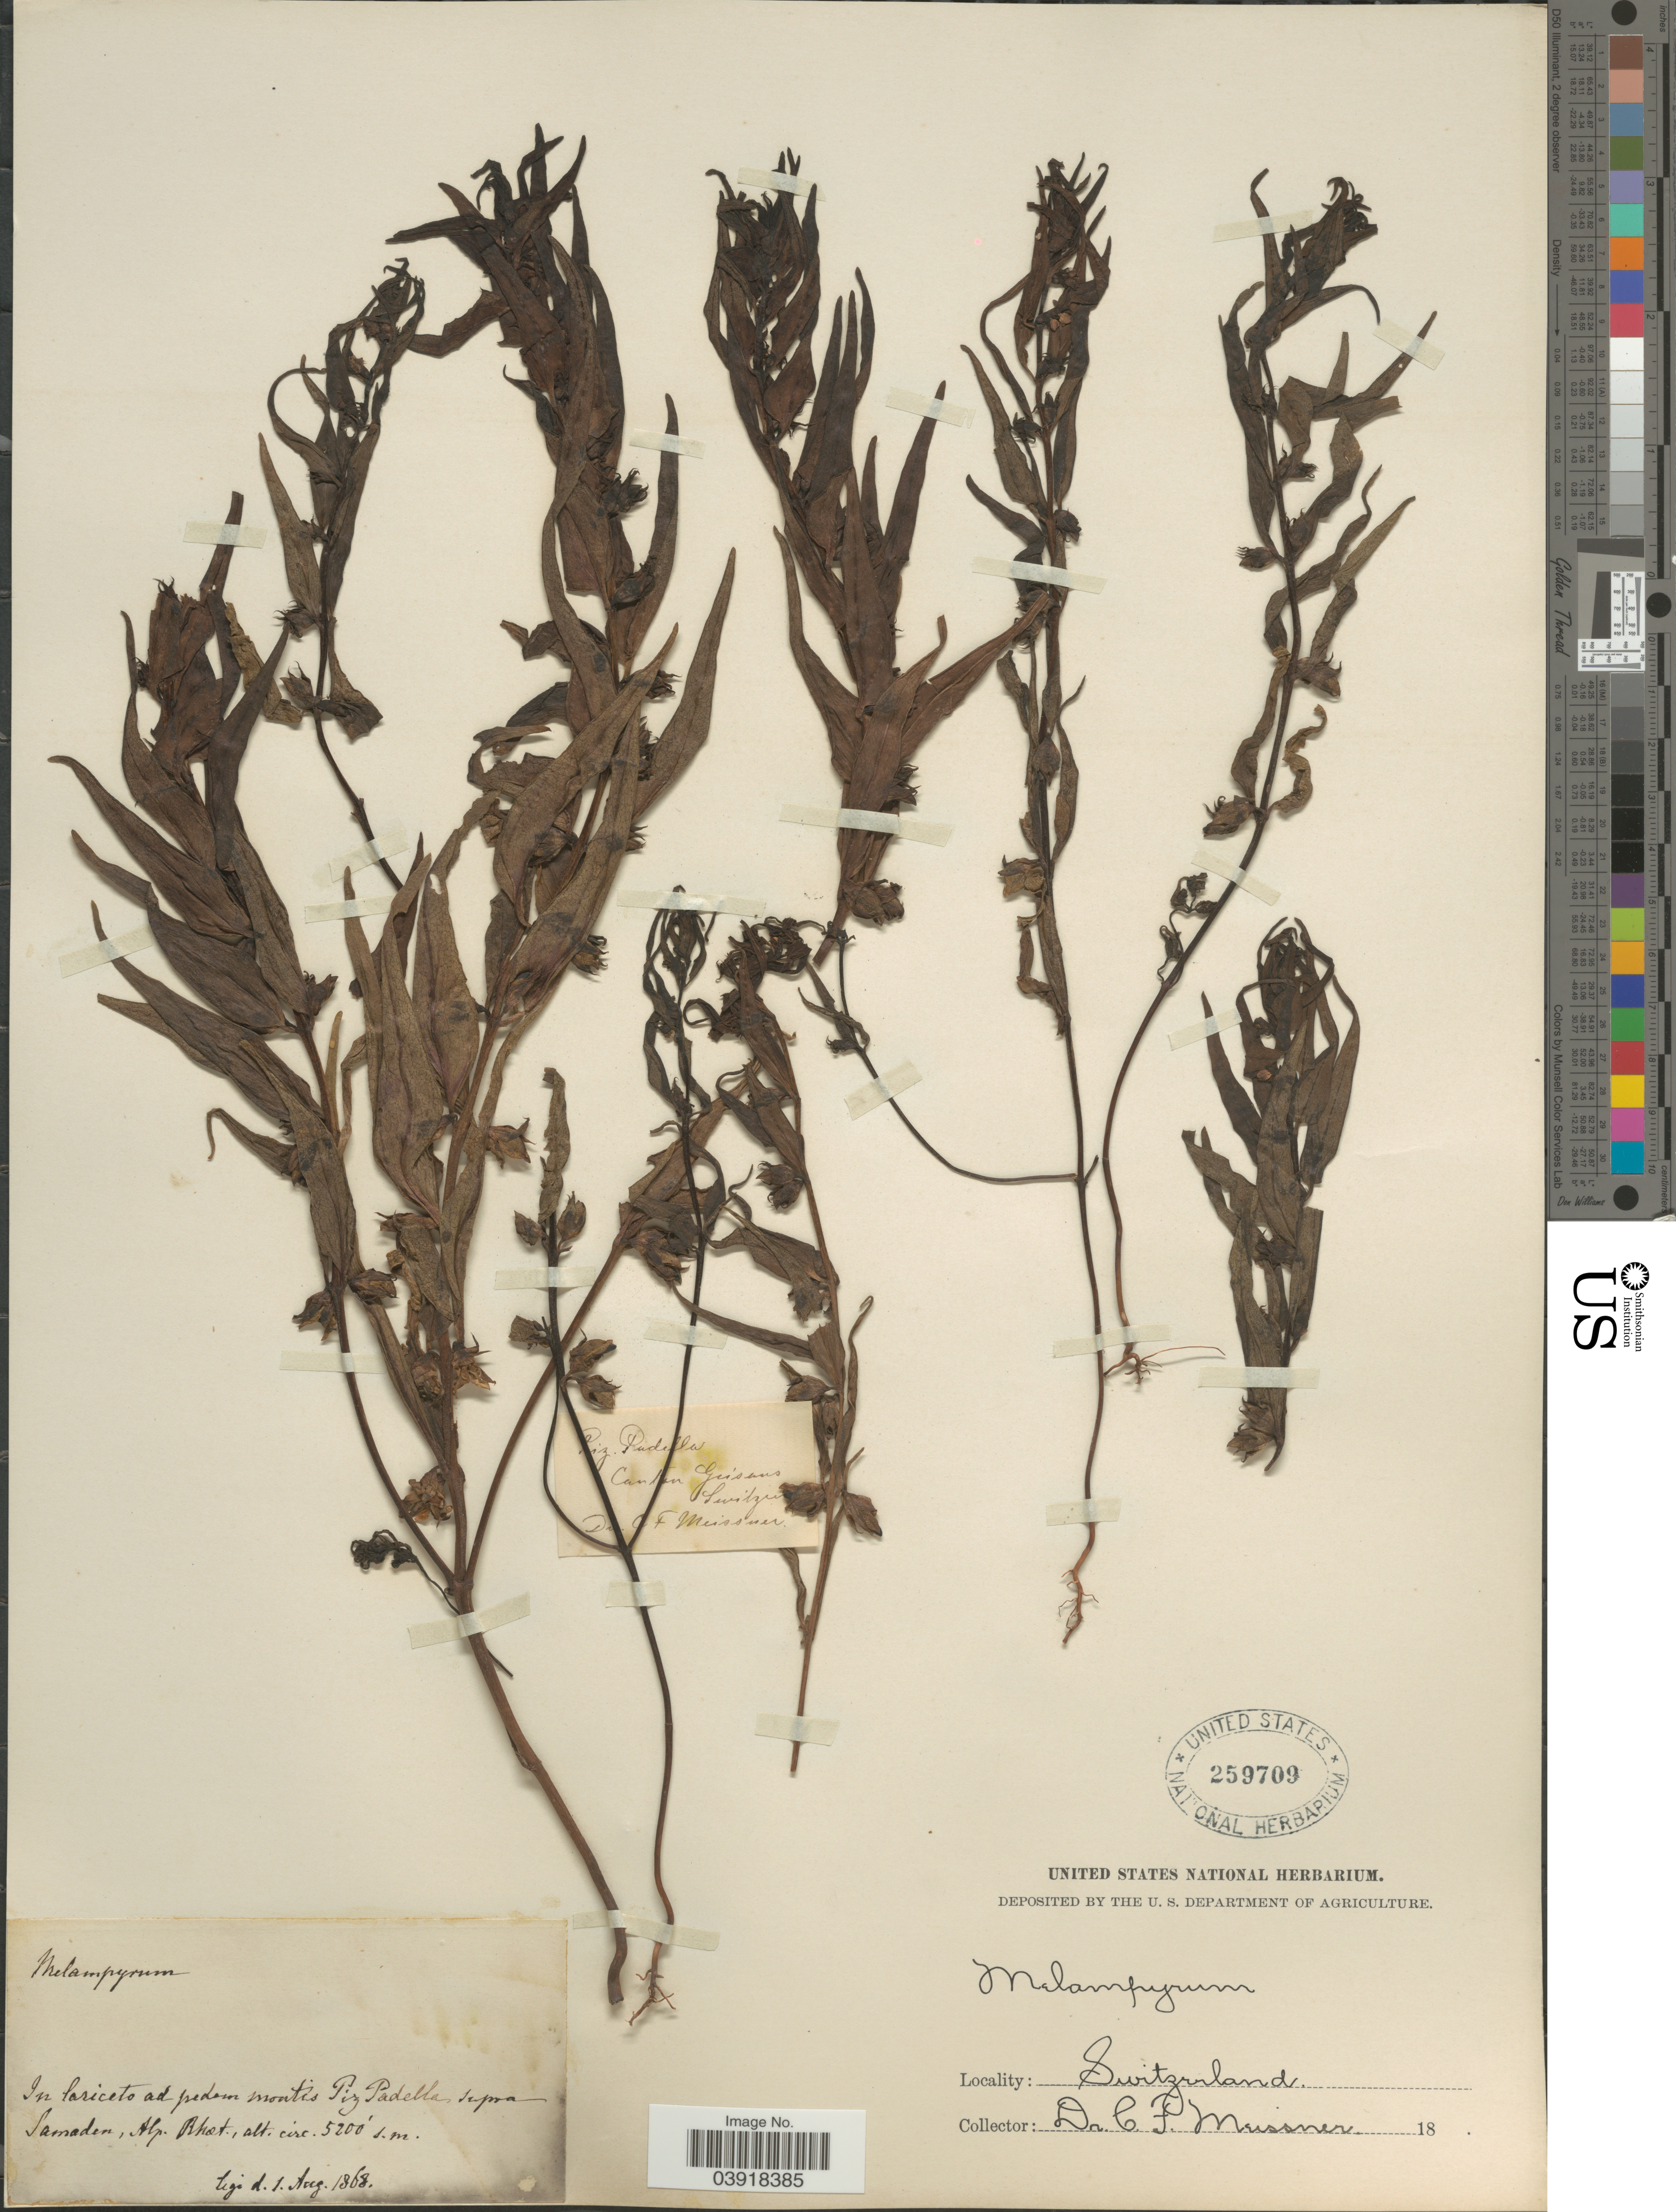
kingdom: Plantae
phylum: Tracheophyta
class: Magnoliopsida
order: Lamiales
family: Orobanchaceae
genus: Melampyrum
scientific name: Melampyrum sp.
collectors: C. F. W. Meissner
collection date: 1868-08-01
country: Switzerland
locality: Canton Grisons. In lariceto pedum montis Piz Padella supra Samaden, Alp. Rhæt.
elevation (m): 1585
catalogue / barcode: US 259709